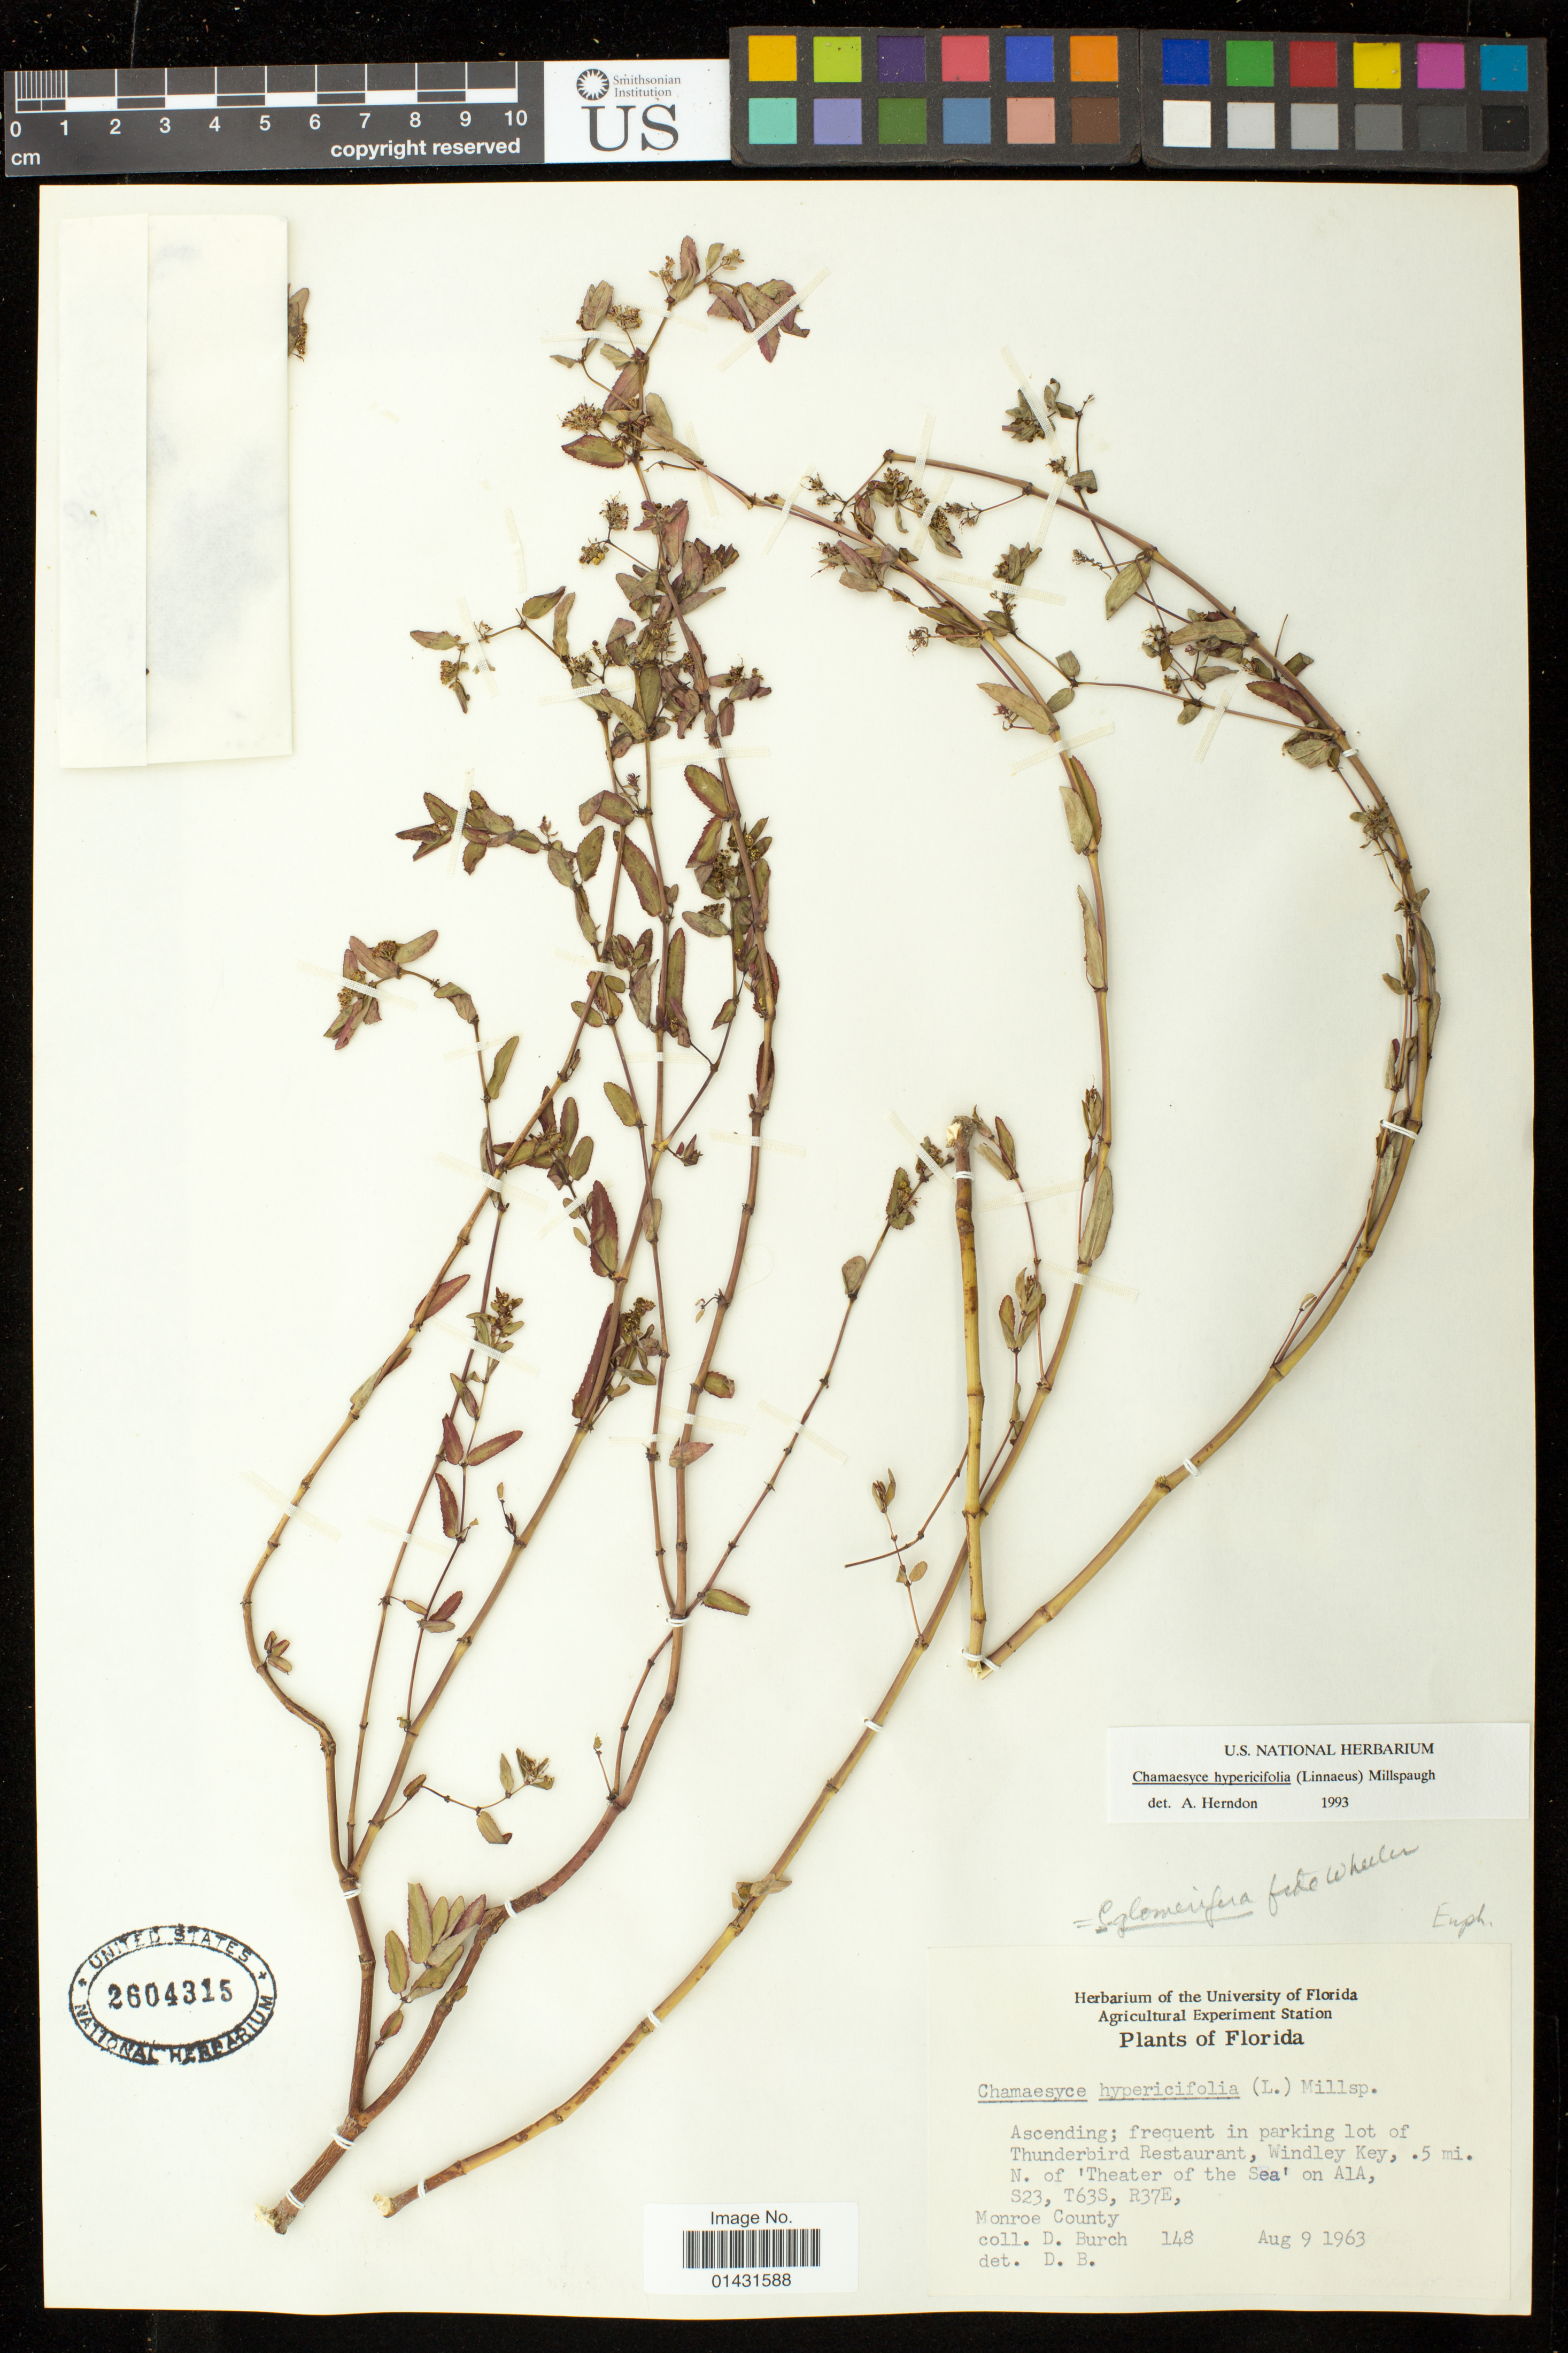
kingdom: Plantae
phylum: Tracheophyta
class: Magnoliopsida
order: Malpighiales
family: Euphorbiaceae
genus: Euphorbia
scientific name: Euphorbia hypericifolia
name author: L.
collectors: D. Burch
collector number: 148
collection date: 1963-08-09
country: United States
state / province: Florida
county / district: Monroe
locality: Parking lot of Thunderbird Restaurant, Windley Key, .5 mi. N. of 'Theater of the Sea' on A1A, S23, T63S, R37E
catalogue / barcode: US 2604315